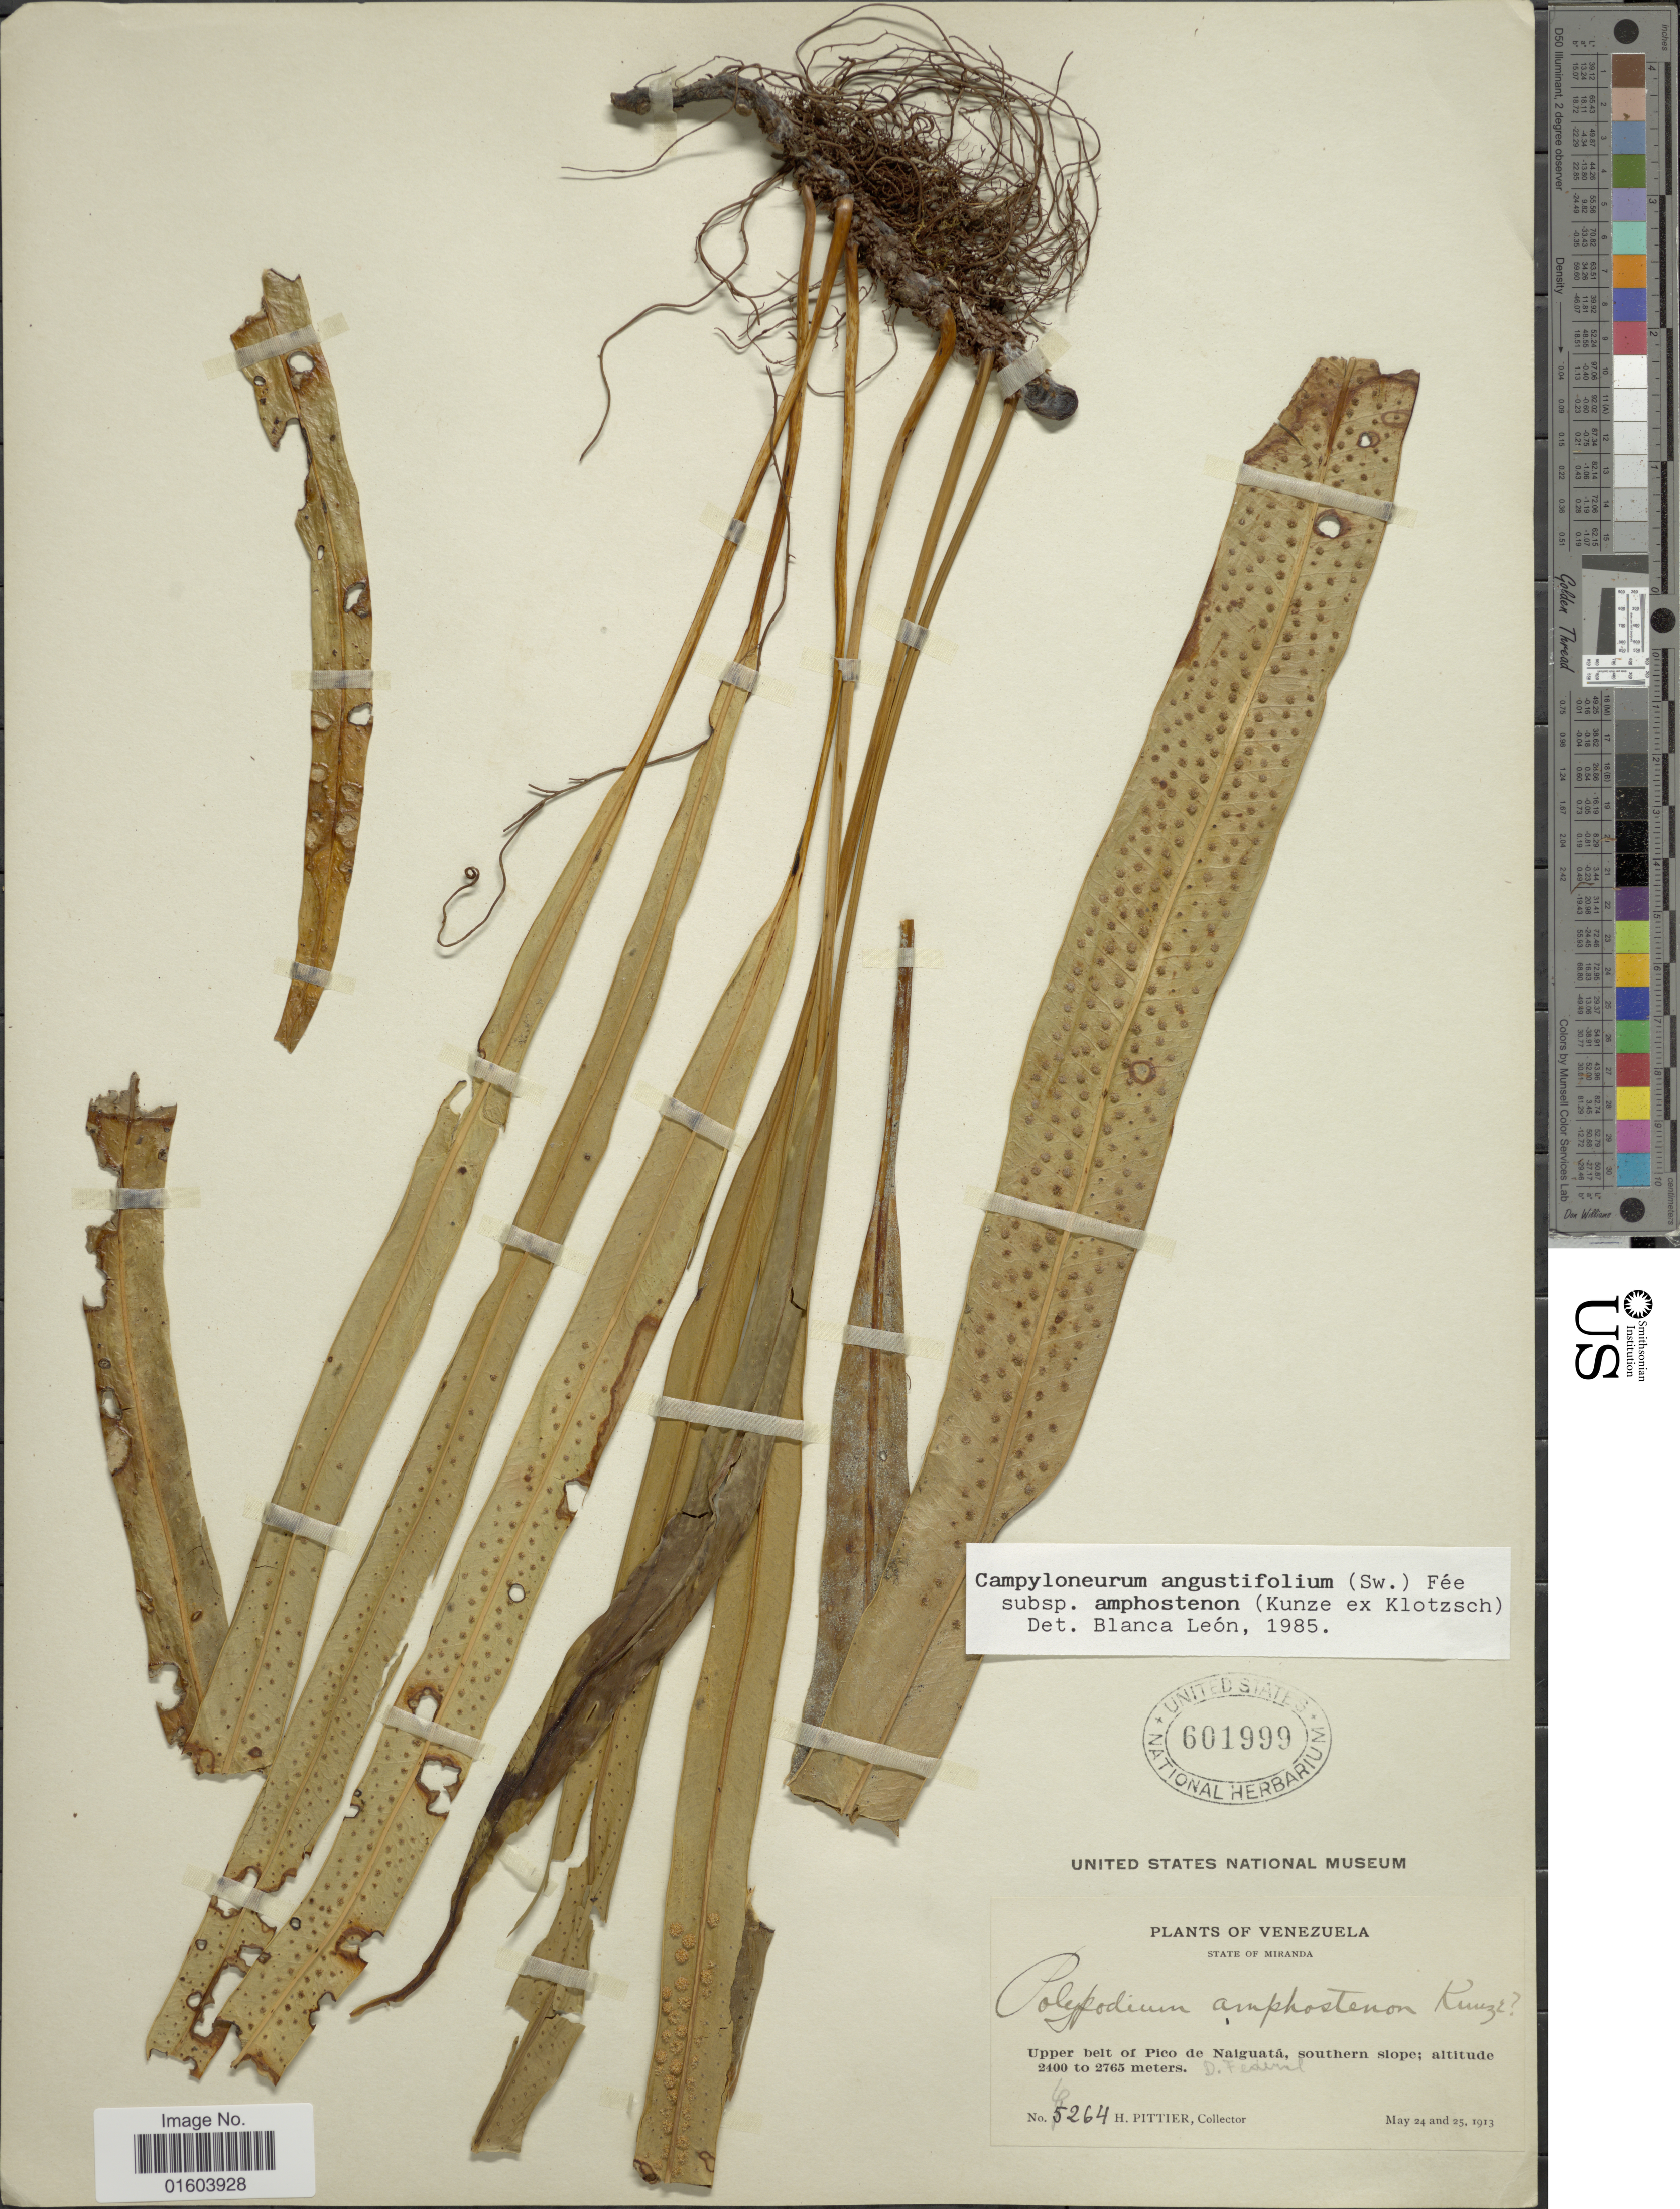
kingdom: Plantae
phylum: Tracheophyta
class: Polypodiopsida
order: Polypodiales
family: Polypodiaceae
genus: Campyloneurum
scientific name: Campyloneurum amphostenon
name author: (Kunze ex Klotzsch) Fée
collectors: H. F. Pittier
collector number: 5264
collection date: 1913-05-24/1913-05-25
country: Venezuela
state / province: Miranda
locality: Upper belt of Pico de Naiguata, southern slope.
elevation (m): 2400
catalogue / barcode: US 601999